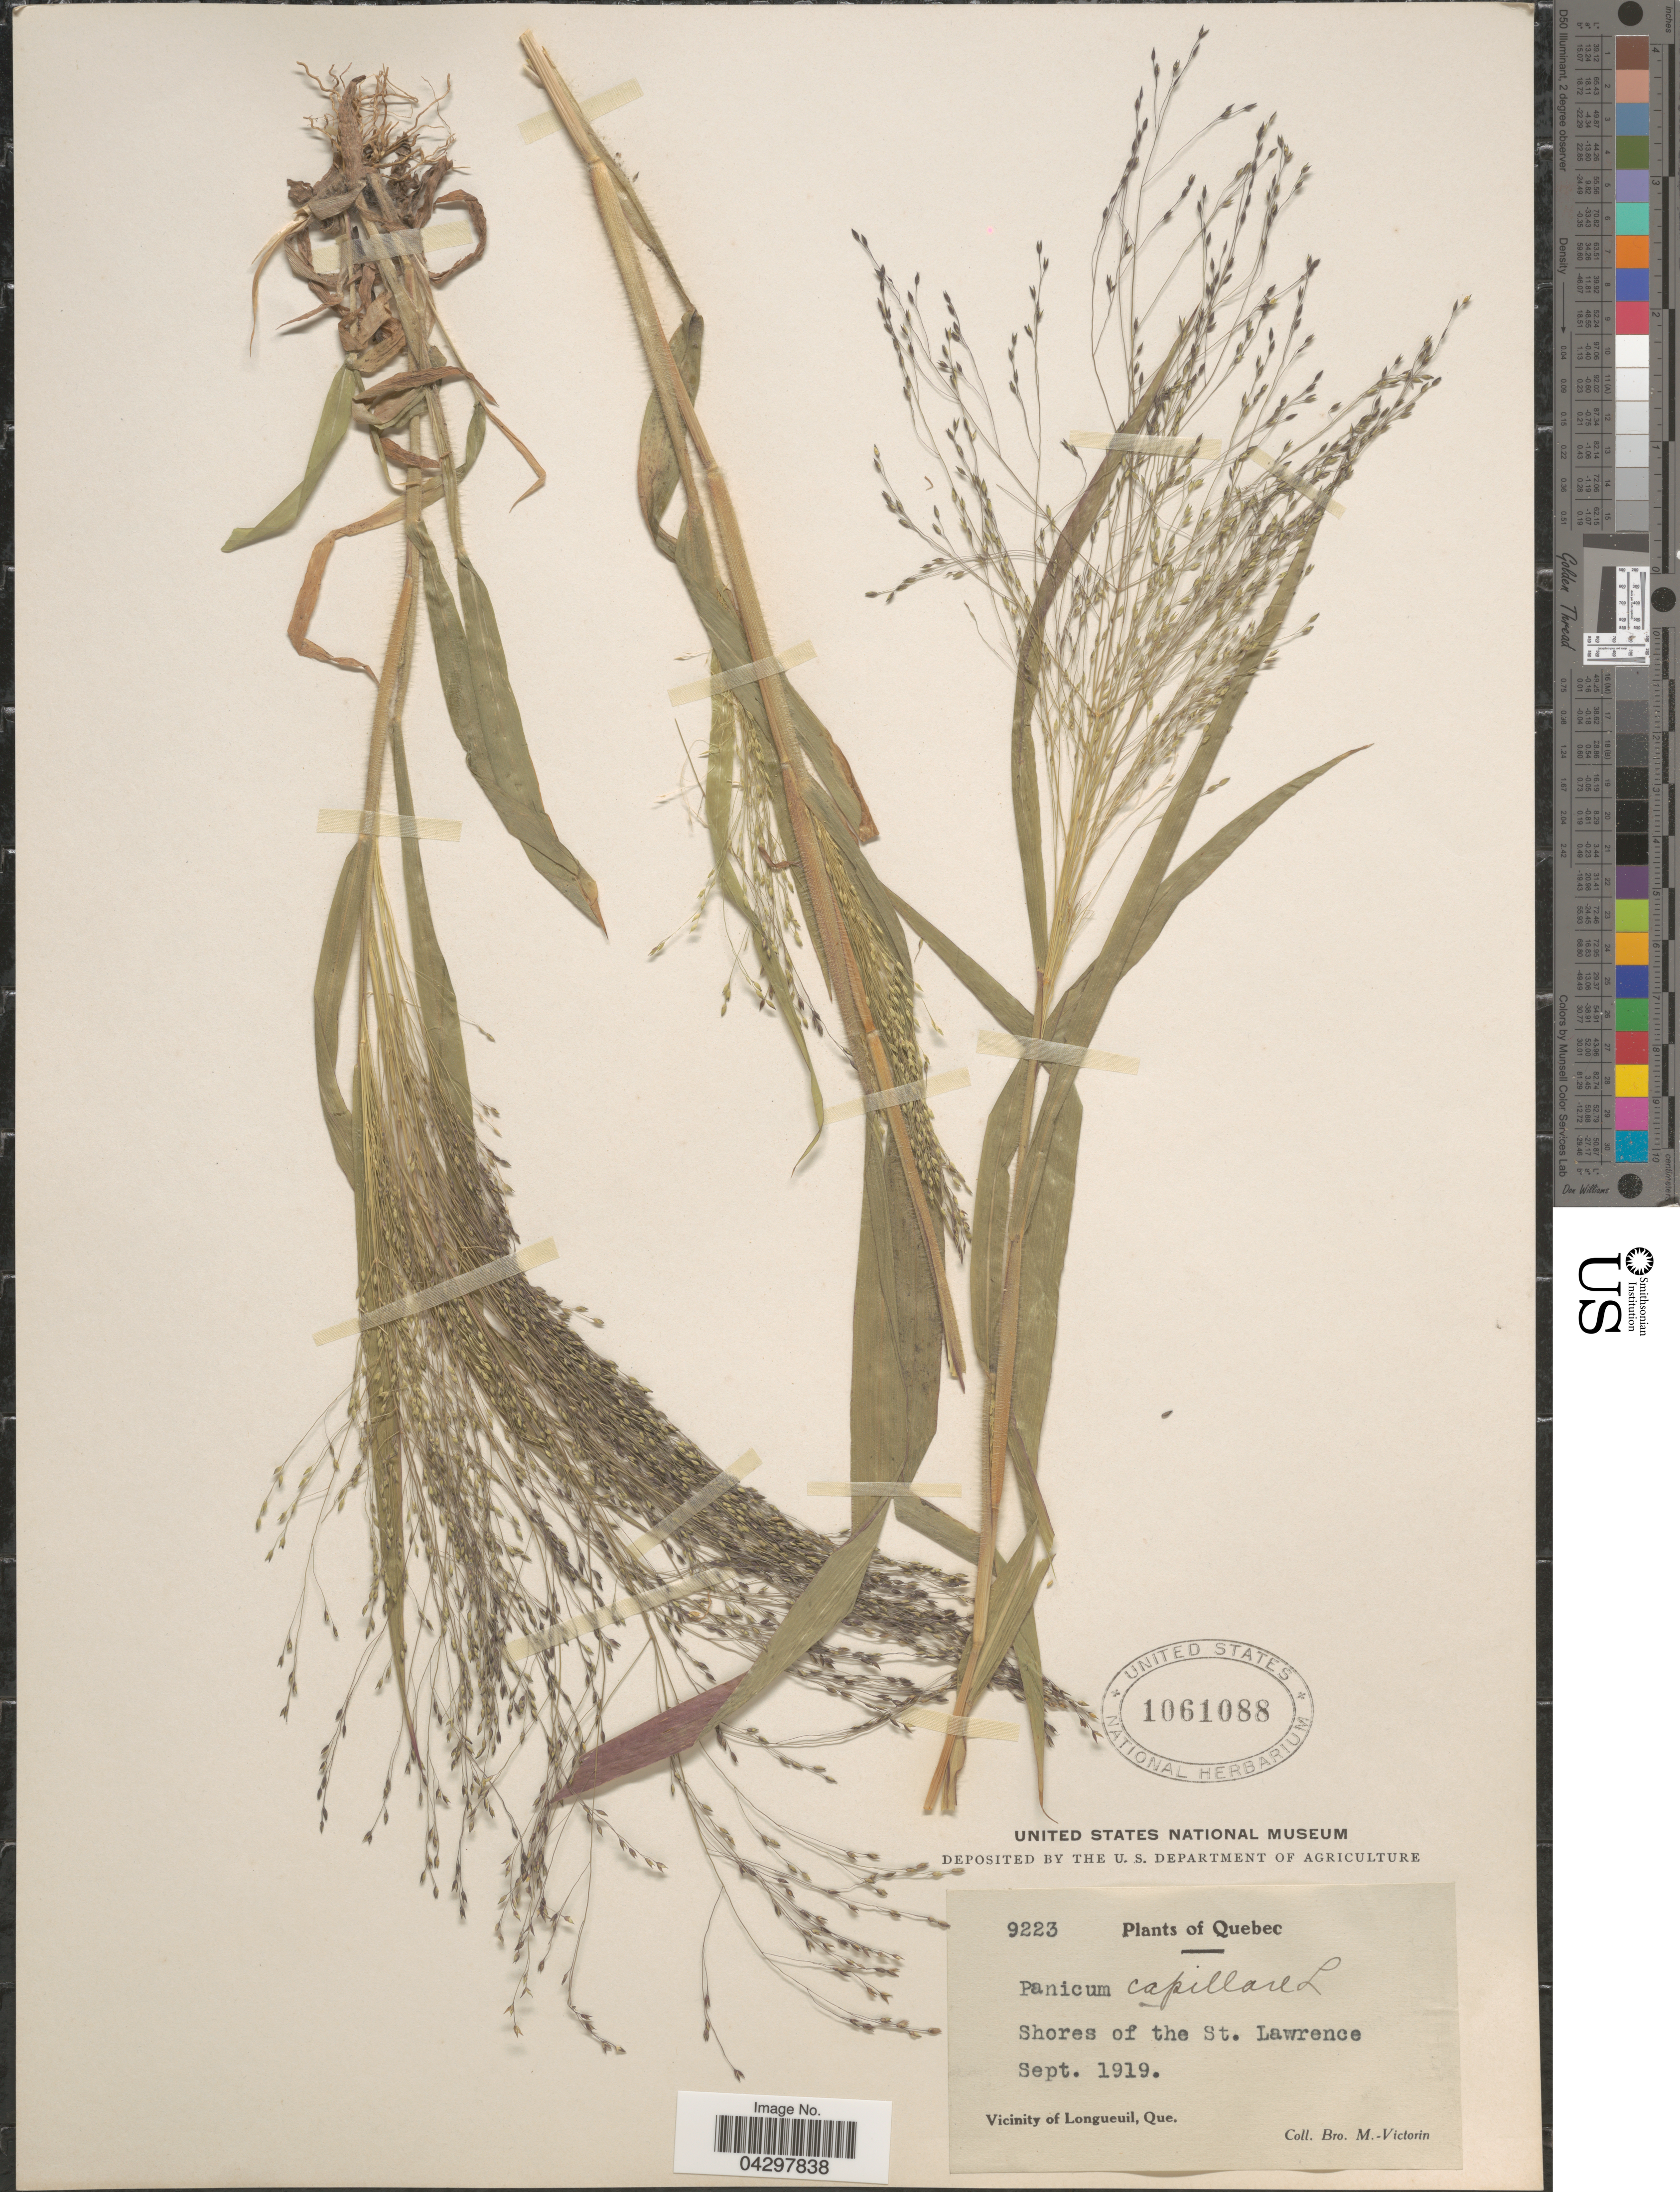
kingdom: Plantae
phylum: Tracheophyta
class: Liliopsida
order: Poales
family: Poaceae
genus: Panicum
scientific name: Panicum capillare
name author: L.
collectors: Fr. Marie-Victorin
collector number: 9223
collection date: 1919-09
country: Canada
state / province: Quebec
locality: Shores of the St. Lawrence. Vicinity of Longueuil.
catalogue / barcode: US 1061088